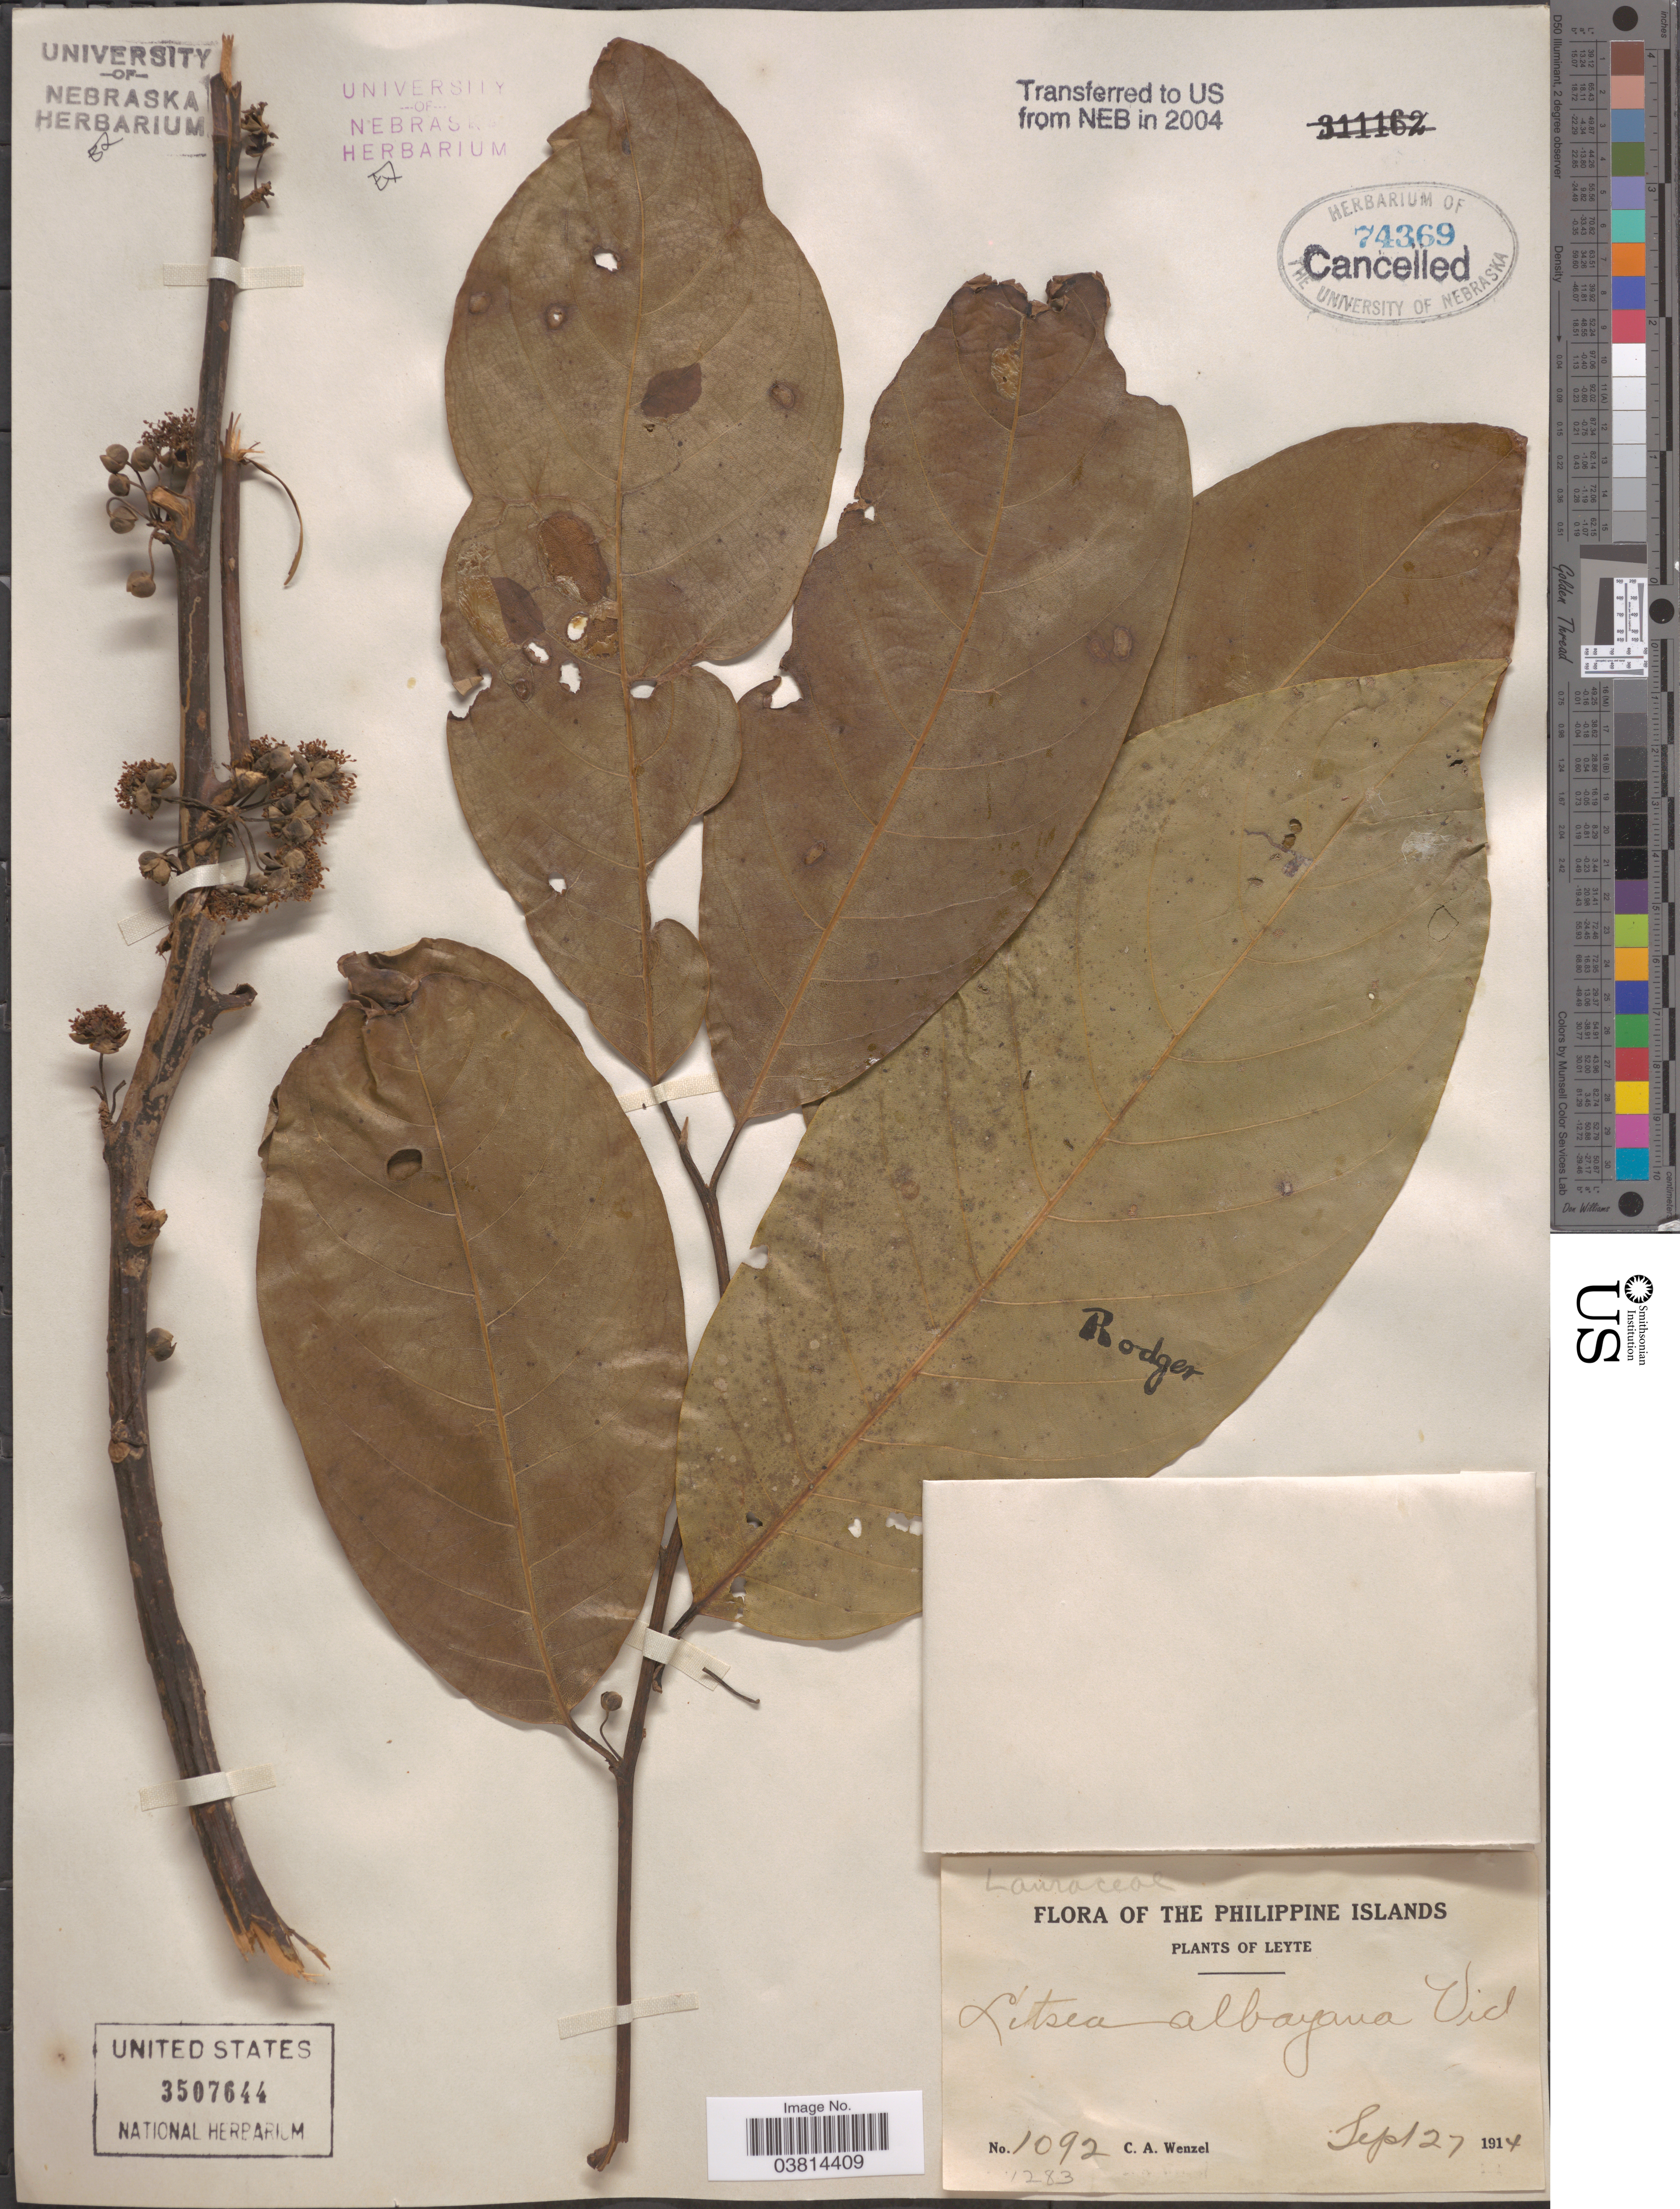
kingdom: Plantae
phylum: Tracheophyta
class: Magnoliopsida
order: Laurales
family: Lauraceae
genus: Litsea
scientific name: Litsea albayana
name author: S. Vidal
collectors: C. Wenzel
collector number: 1092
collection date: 1914-09-27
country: Philippines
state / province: Eastern Visayas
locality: Leyte.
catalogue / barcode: US 3507644